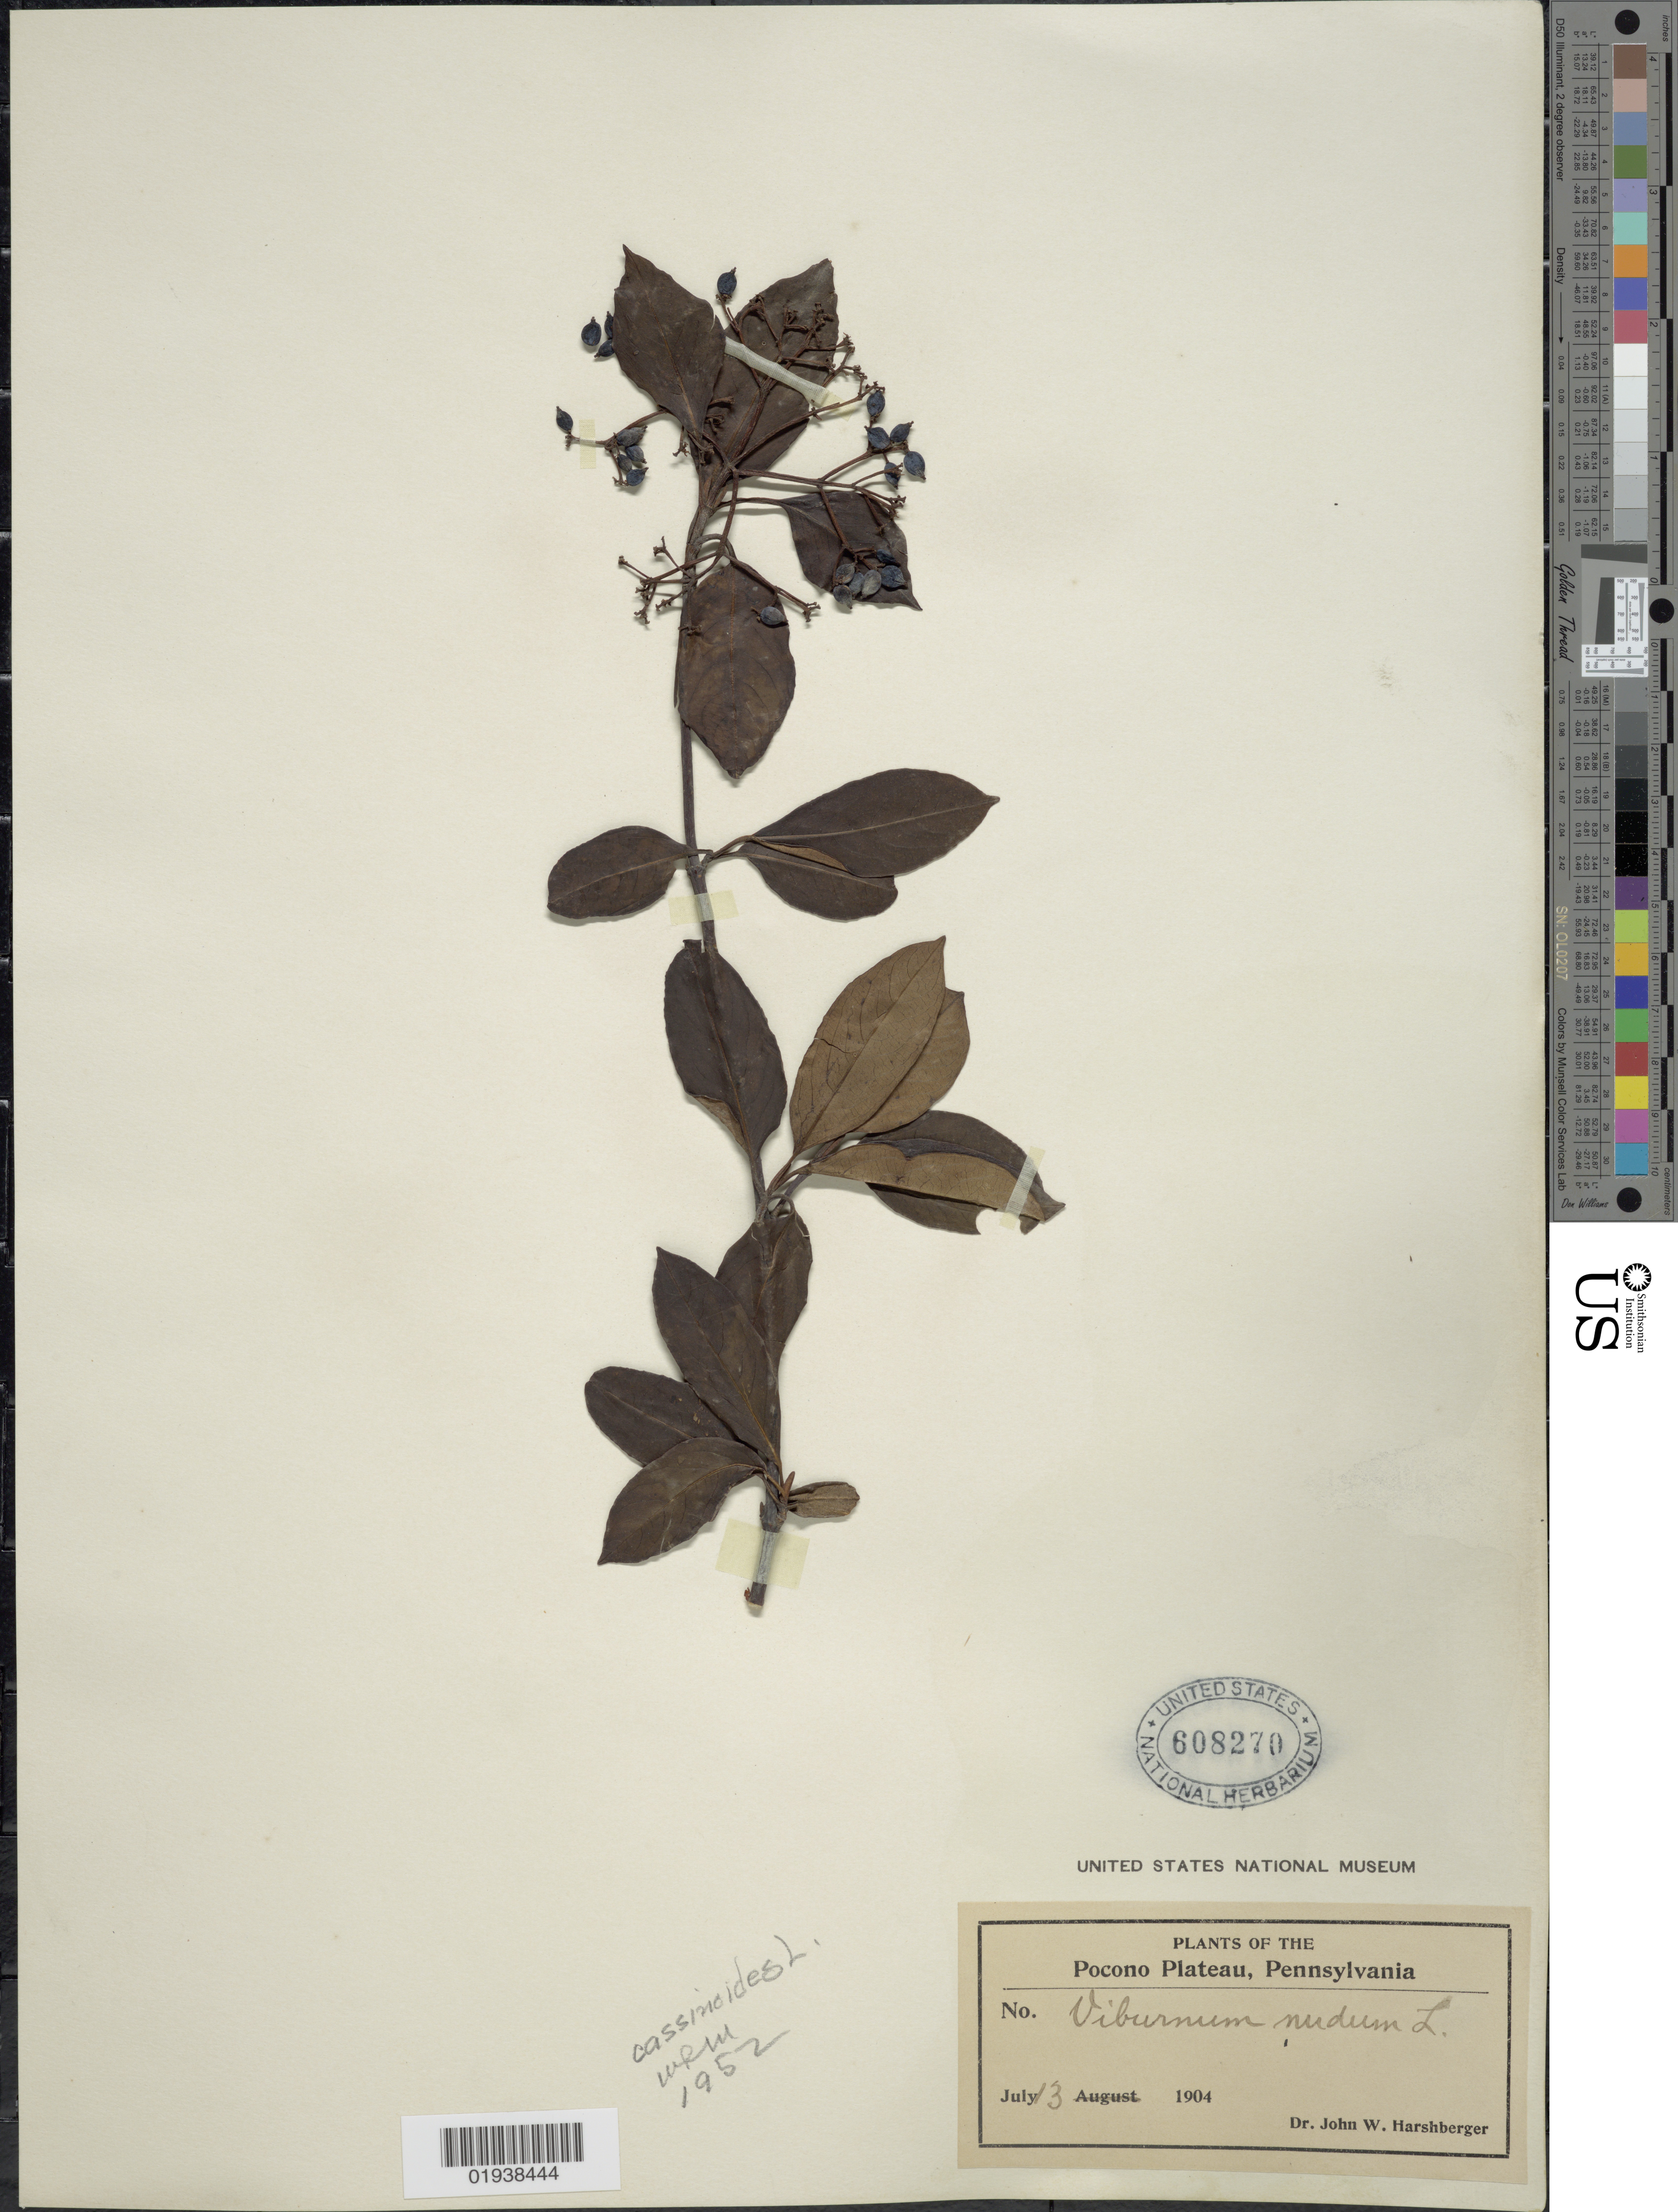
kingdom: Plantae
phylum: Tracheophyta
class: Magnoliopsida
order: Dipsacales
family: Viburnaceae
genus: Viburnum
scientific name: Viburnum cassinoides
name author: L.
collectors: J. W. Harshberger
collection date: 1904-07-13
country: United States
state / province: Pennsylvania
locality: Pocono Plateau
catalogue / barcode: US 608270